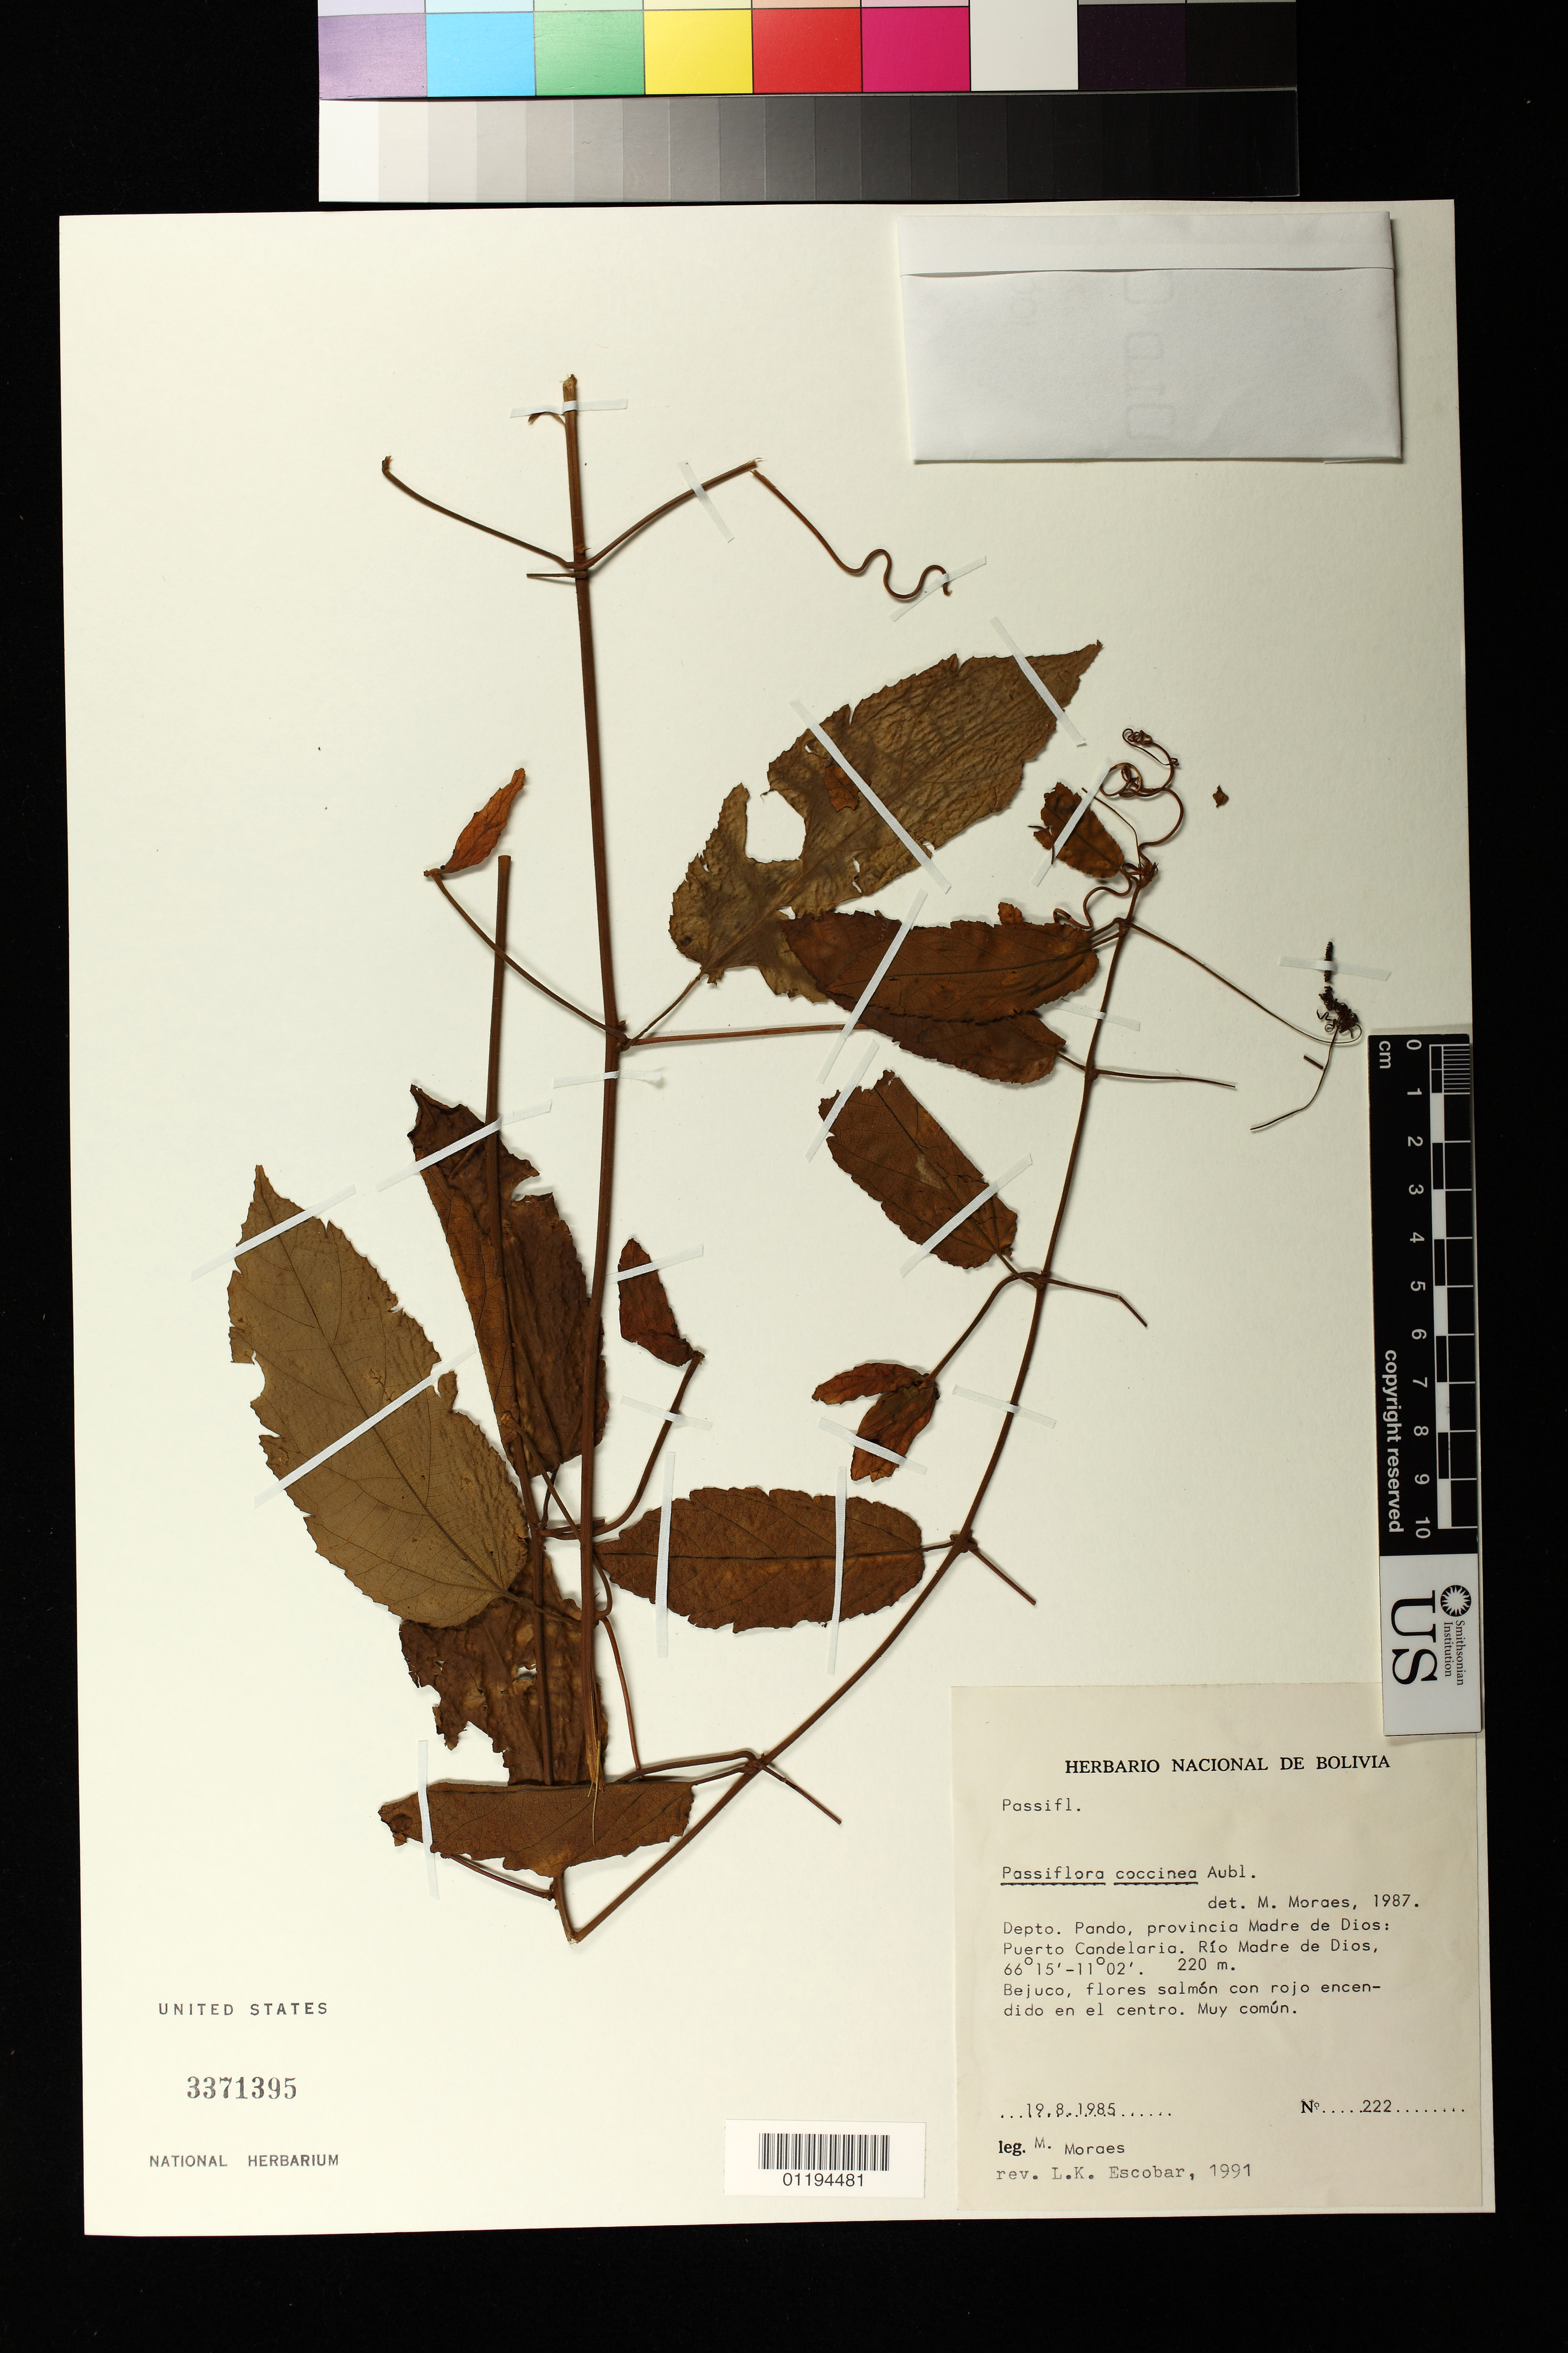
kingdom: Plantae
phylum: Tracheophyta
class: Magnoliopsida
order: Malpighiales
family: Passifloraceae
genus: Passiflora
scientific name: Passiflora coccinea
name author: Aubl.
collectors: M. Moraes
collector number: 222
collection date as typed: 19 Aug 1985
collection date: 1985-08-19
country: Bolivia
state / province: Pando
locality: Depto Pando, provincial Madre de Dios: Puerto Candelaria. Rio Madre de Dios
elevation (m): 220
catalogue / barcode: US 3371395